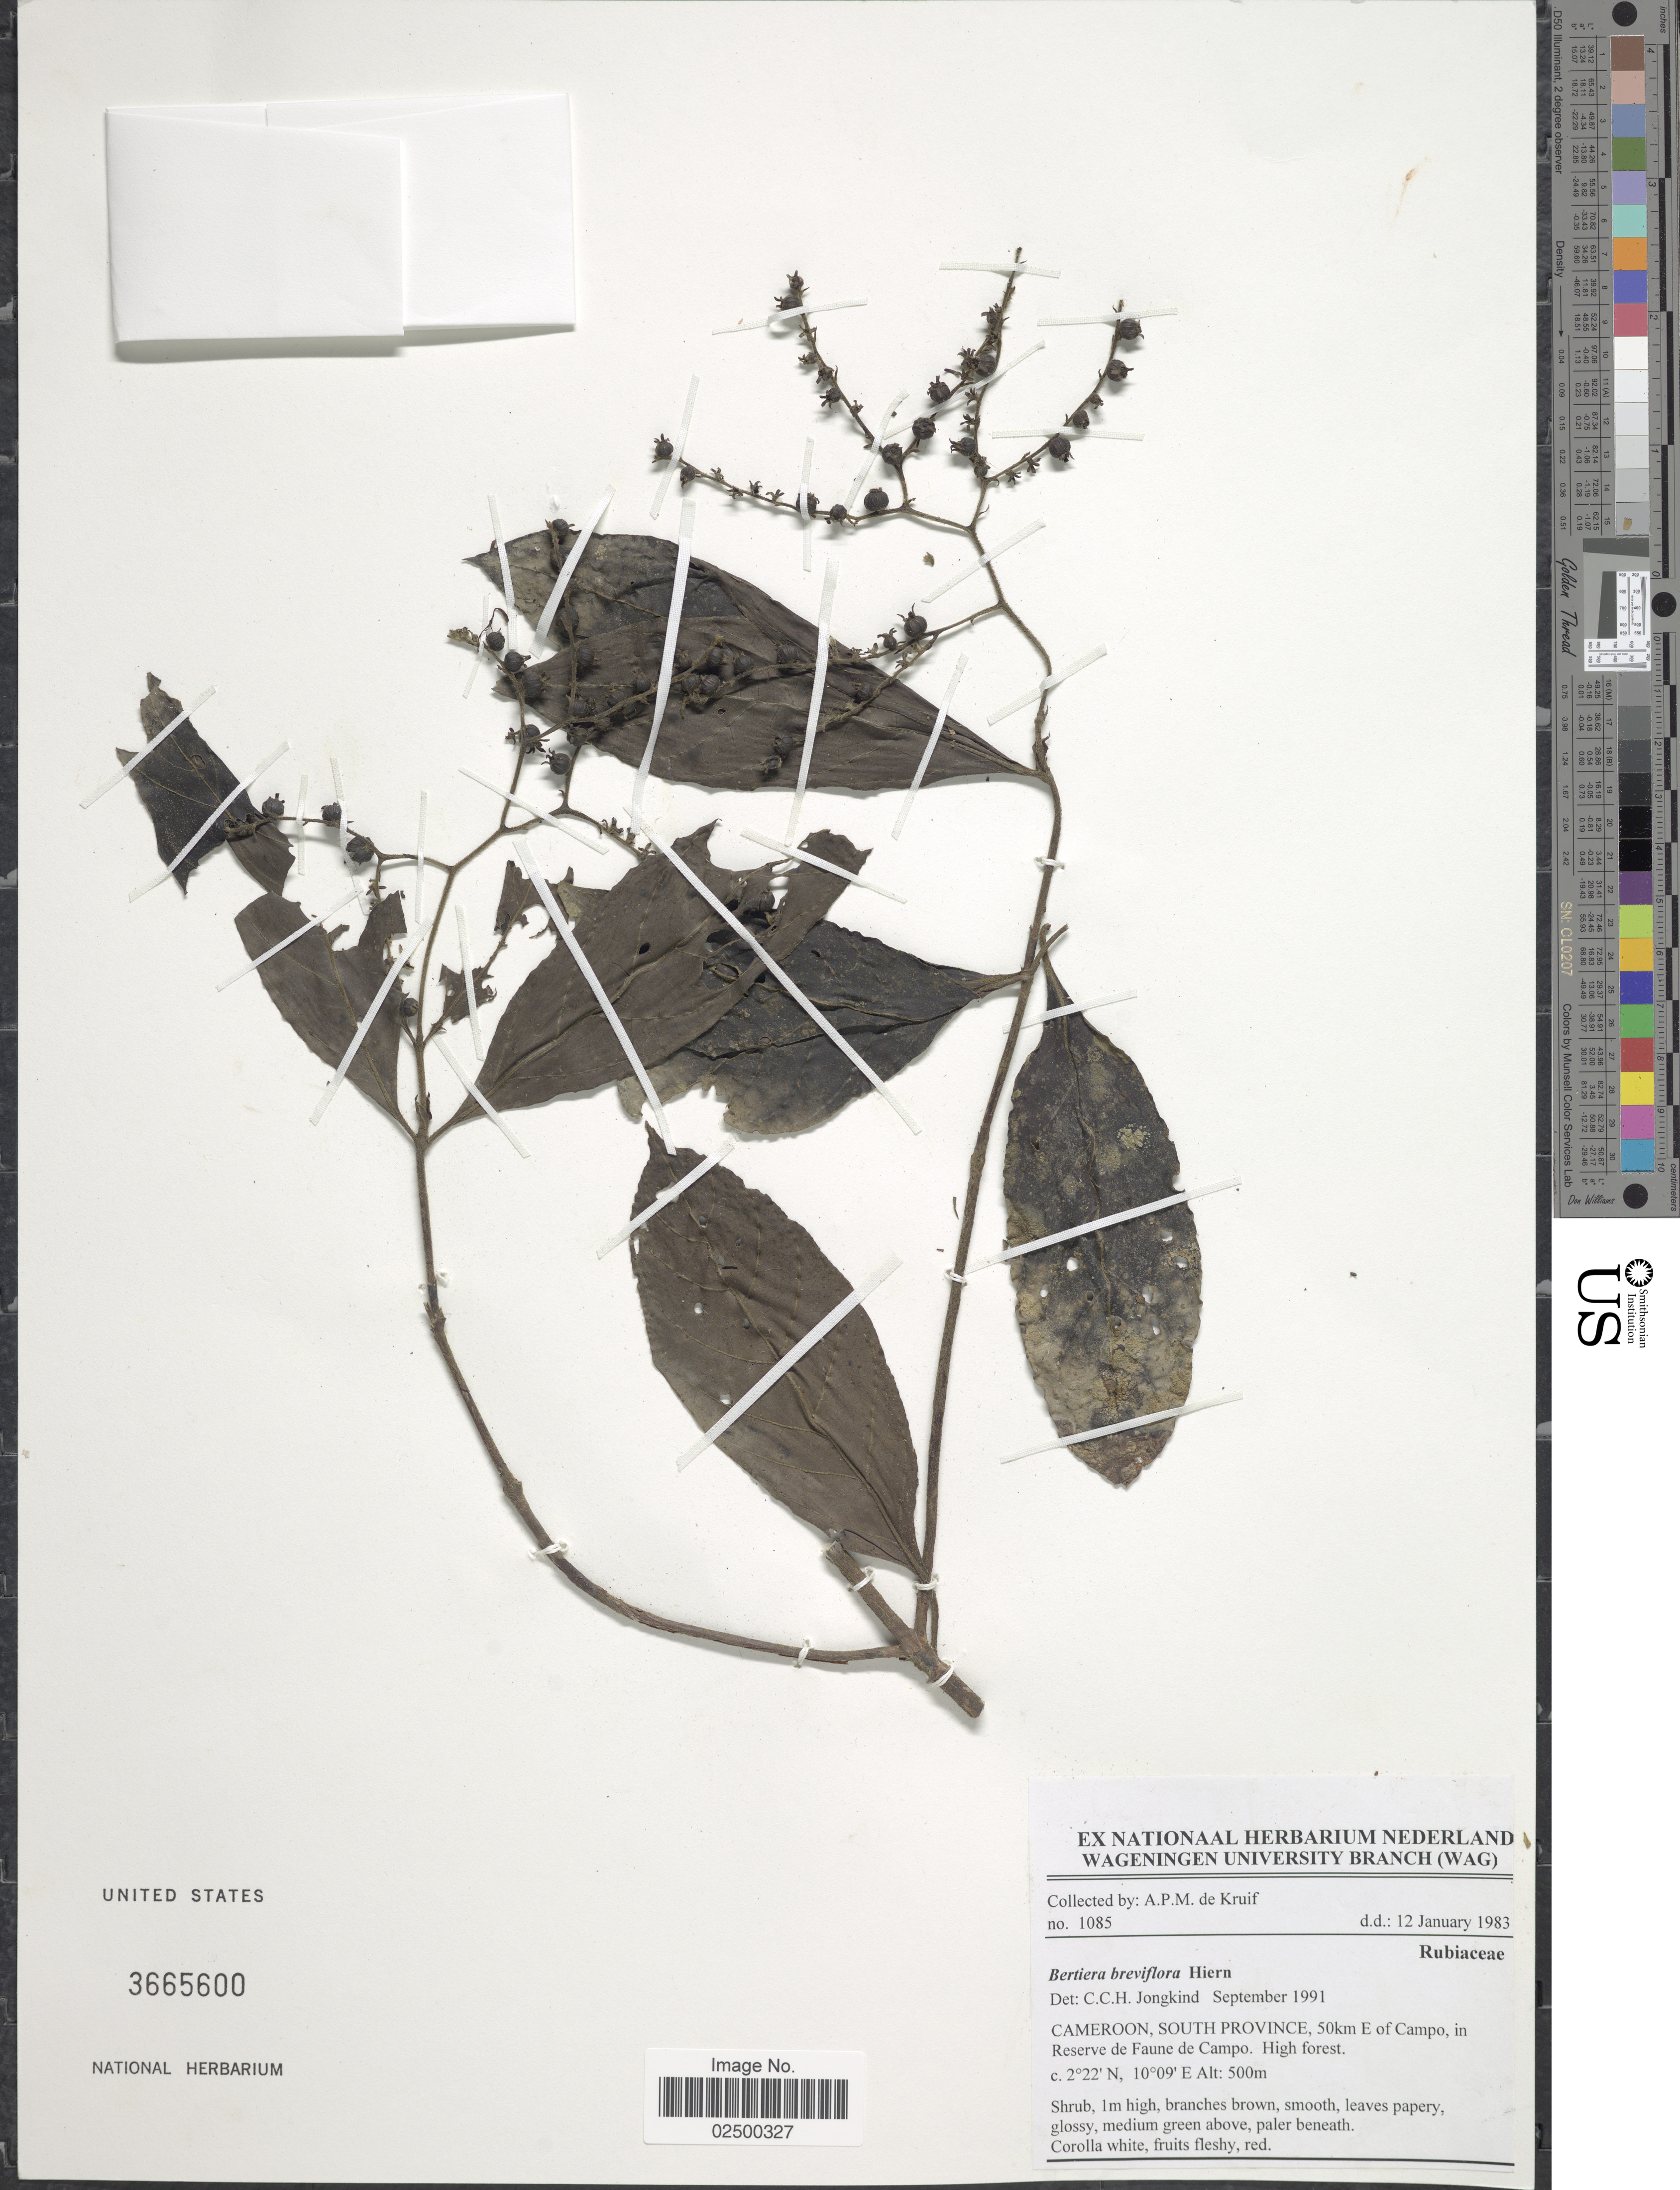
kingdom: Plantae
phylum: Tracheophyta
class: Magnoliopsida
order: Gentianales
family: Rubiaceae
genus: Bertiera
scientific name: Bertiera breviflora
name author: Hiern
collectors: A. P. de Kruif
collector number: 1085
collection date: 1983-01-12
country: Cameroon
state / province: Sud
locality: South Province, 50km E of Campo, in Reserve de Faune de Campo, High forest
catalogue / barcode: US 3665600